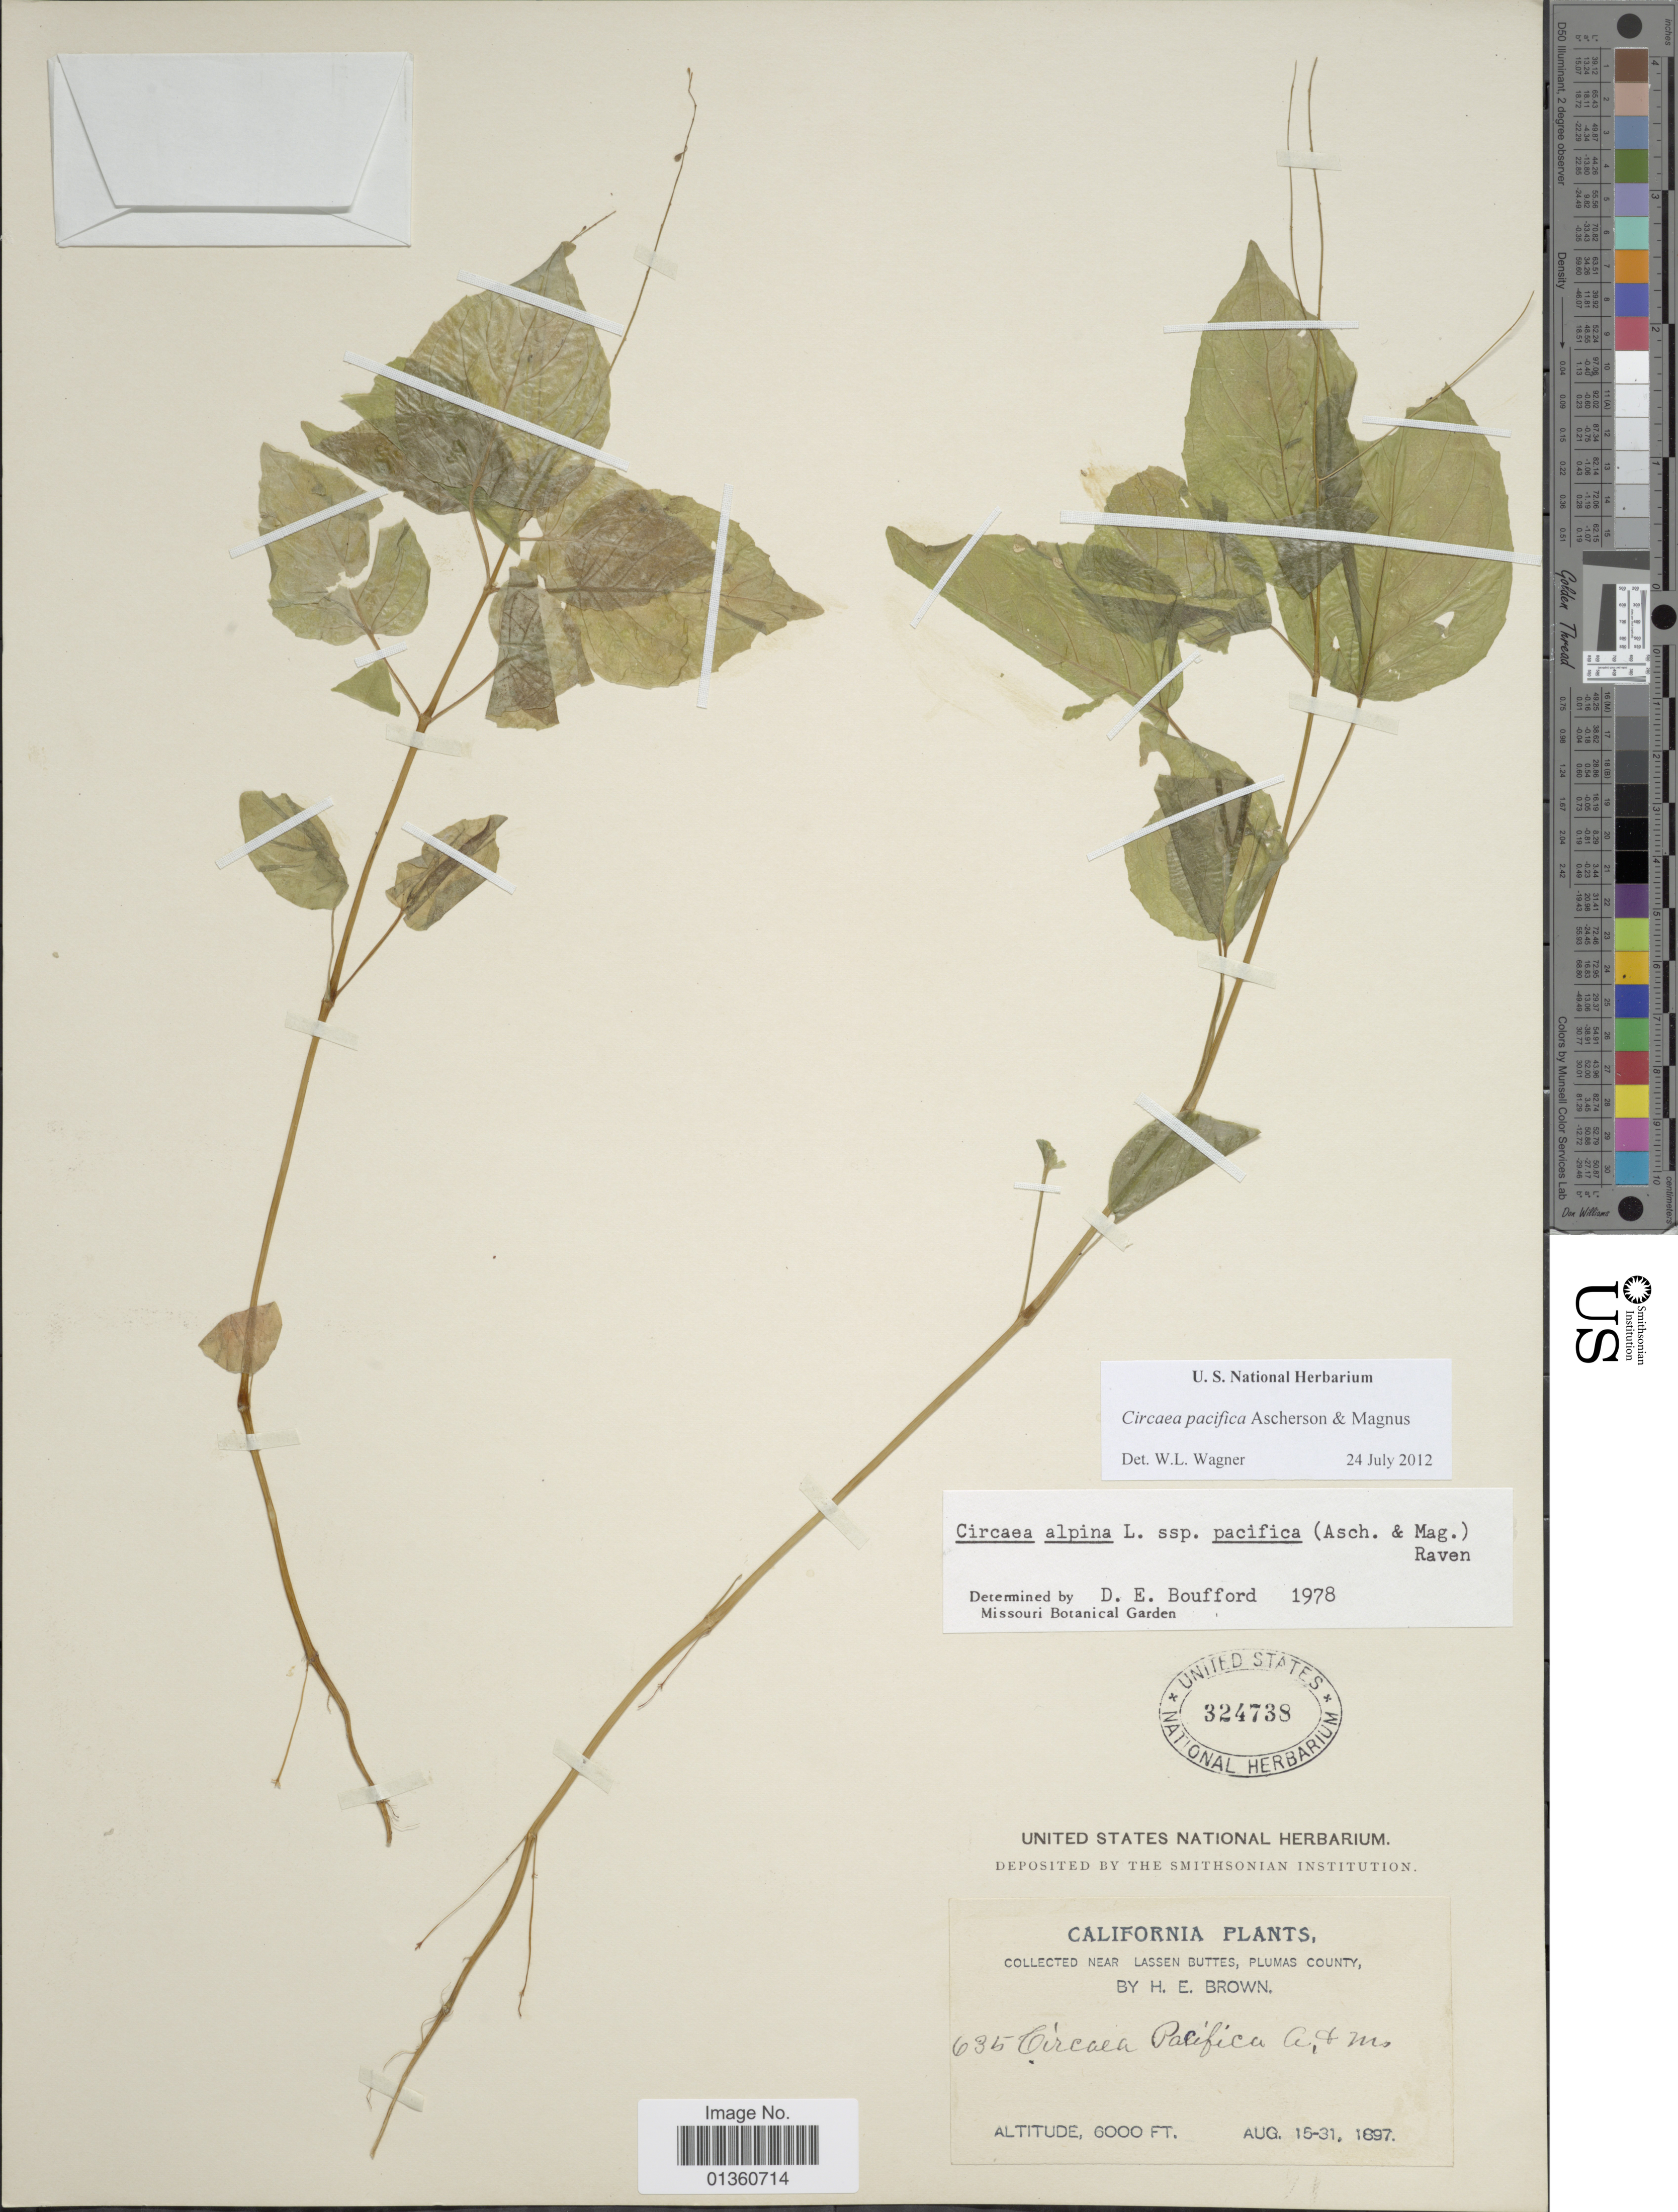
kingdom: Plantae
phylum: Tracheophyta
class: Magnoliopsida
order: Myrtales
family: Onagraceae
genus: Circaea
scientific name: Circaea pacifica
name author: Asch. & Magnus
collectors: H. E. Brown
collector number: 635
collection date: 1897-08-15/1897-08-31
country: United States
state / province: California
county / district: Plumas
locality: Near Lassen Buttes, Plumas County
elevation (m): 1829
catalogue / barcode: US 324738